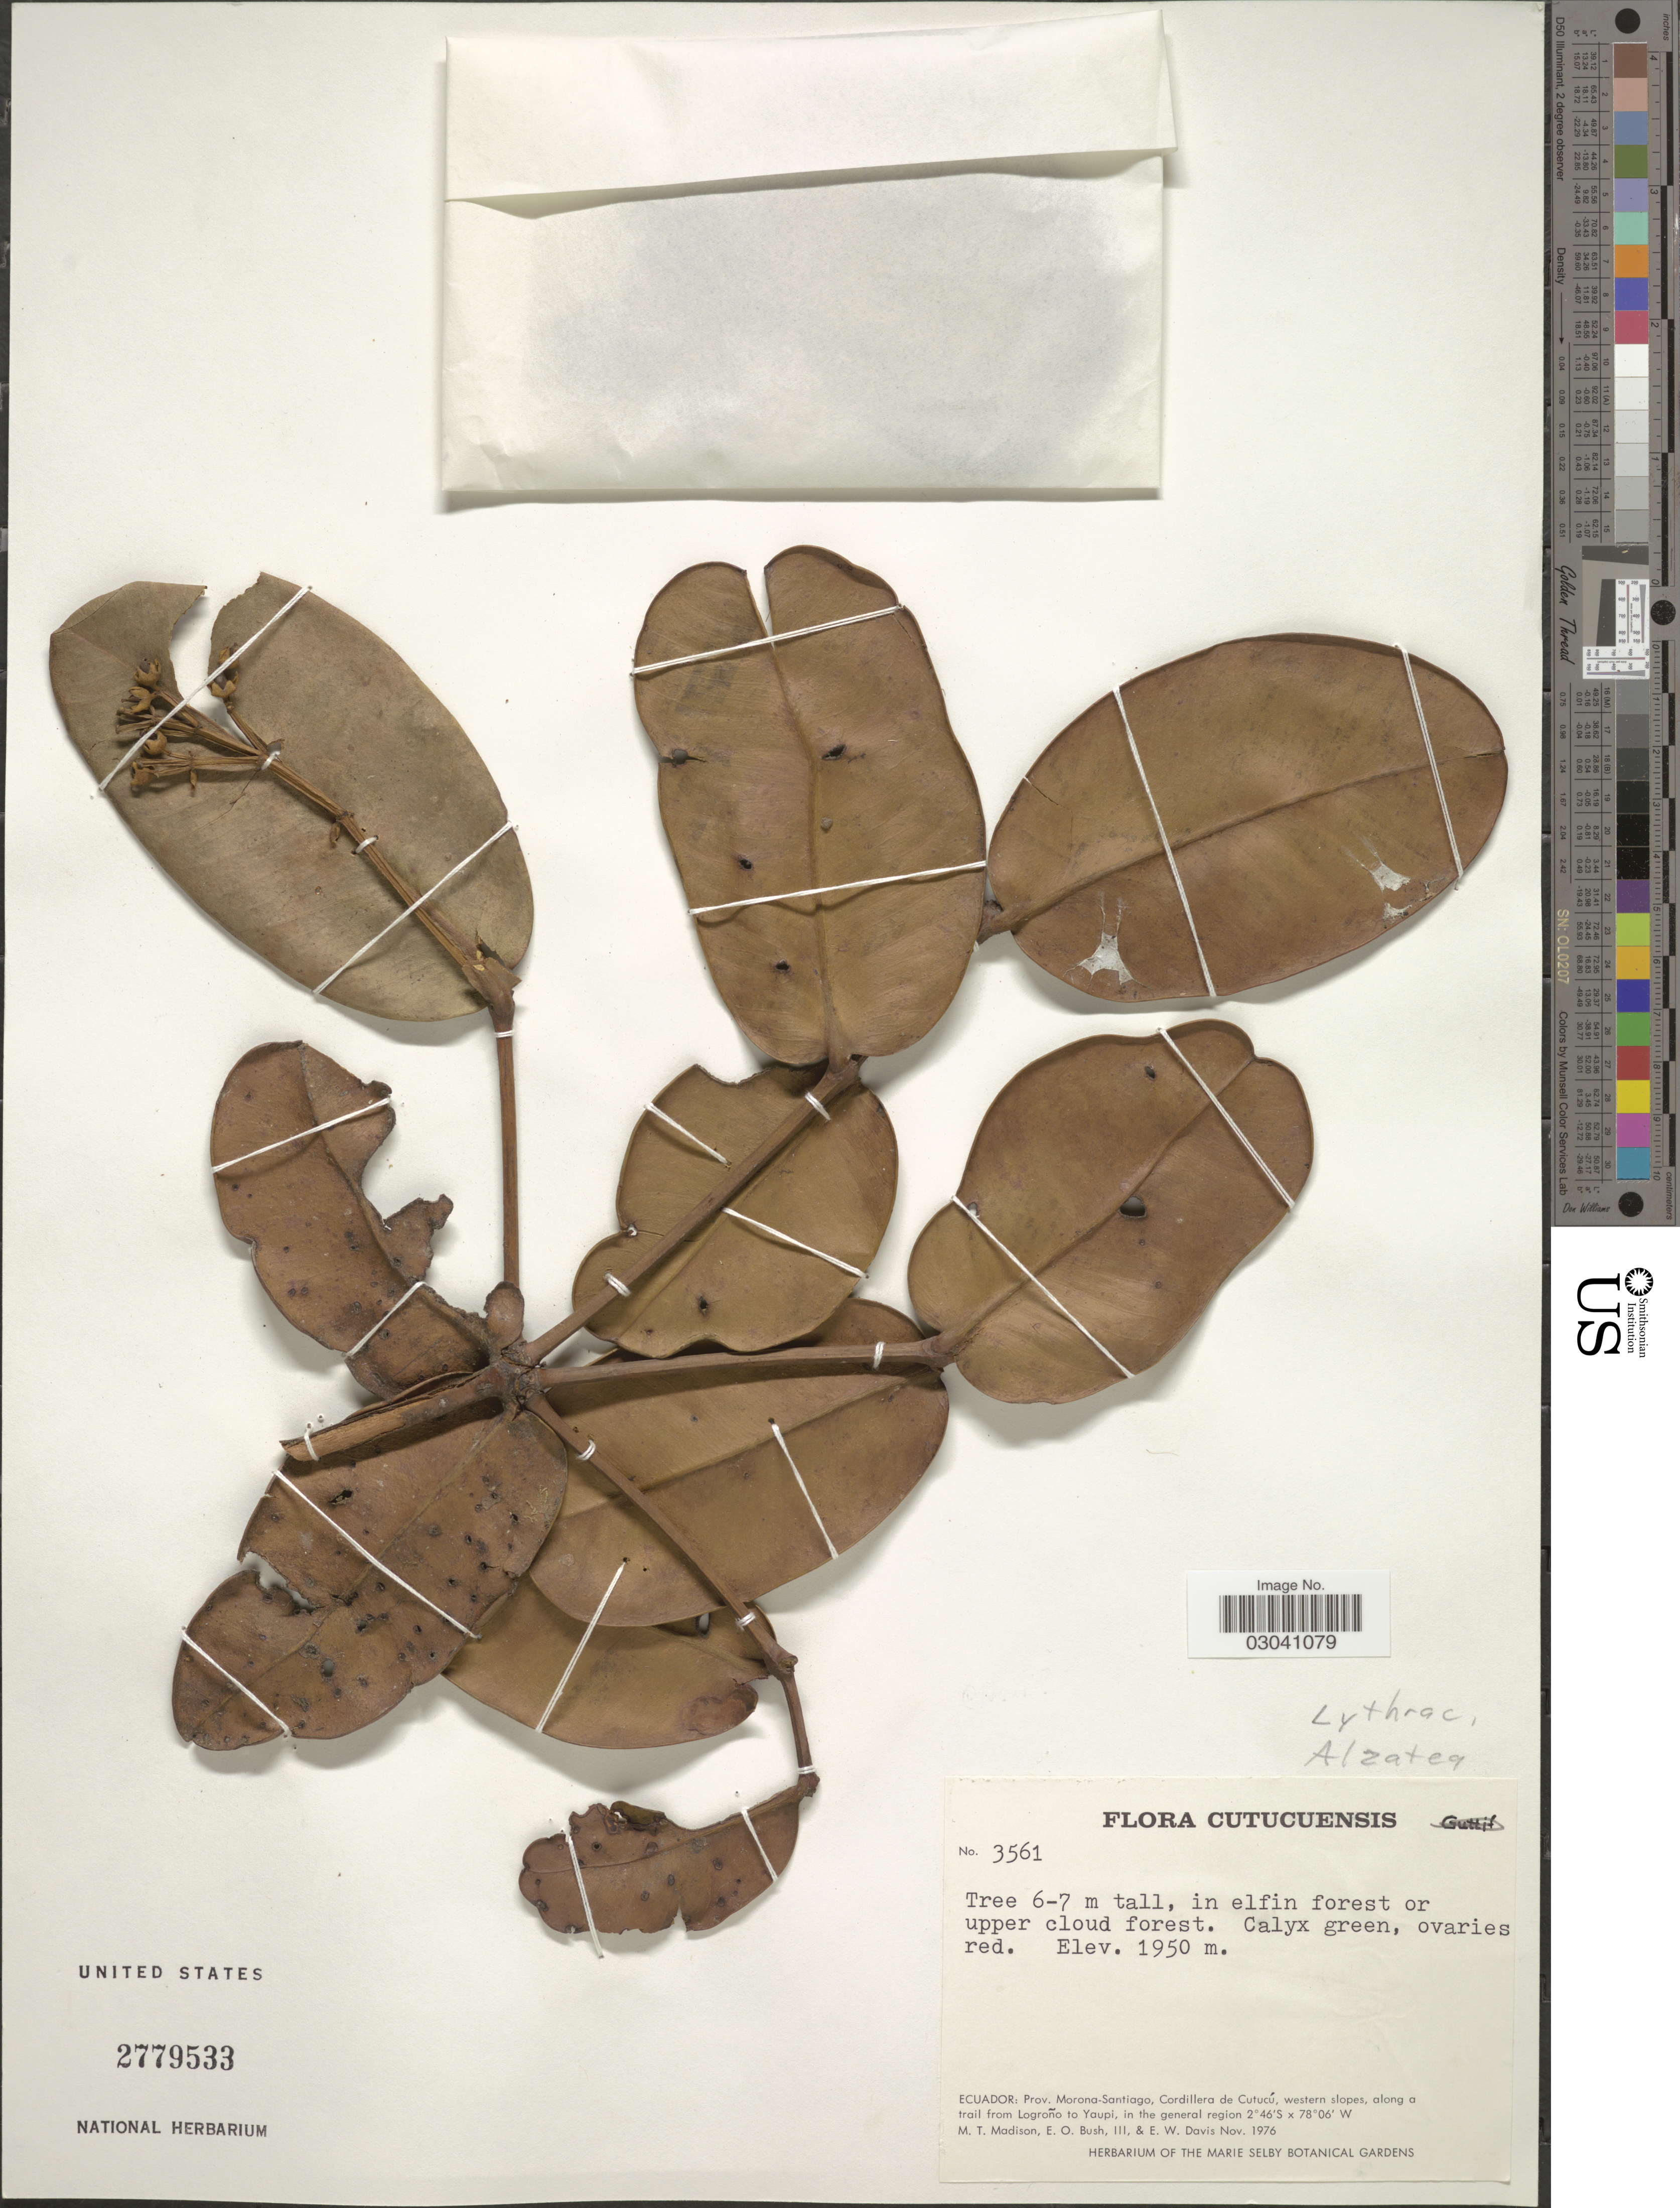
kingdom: Plantae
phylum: Tracheophyta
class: Magnoliopsida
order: Myrtales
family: Alzateaceae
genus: Alzatea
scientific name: Alzatea sp.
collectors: M. T. Madison, E. O. Bush & E. W. Davis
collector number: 3561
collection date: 1976-11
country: Ecuador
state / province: Morona-Santiago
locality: Cordillera de Cutucú, western slopes, along a trail from Logroño to Yaupi.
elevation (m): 1950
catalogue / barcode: US 2779533